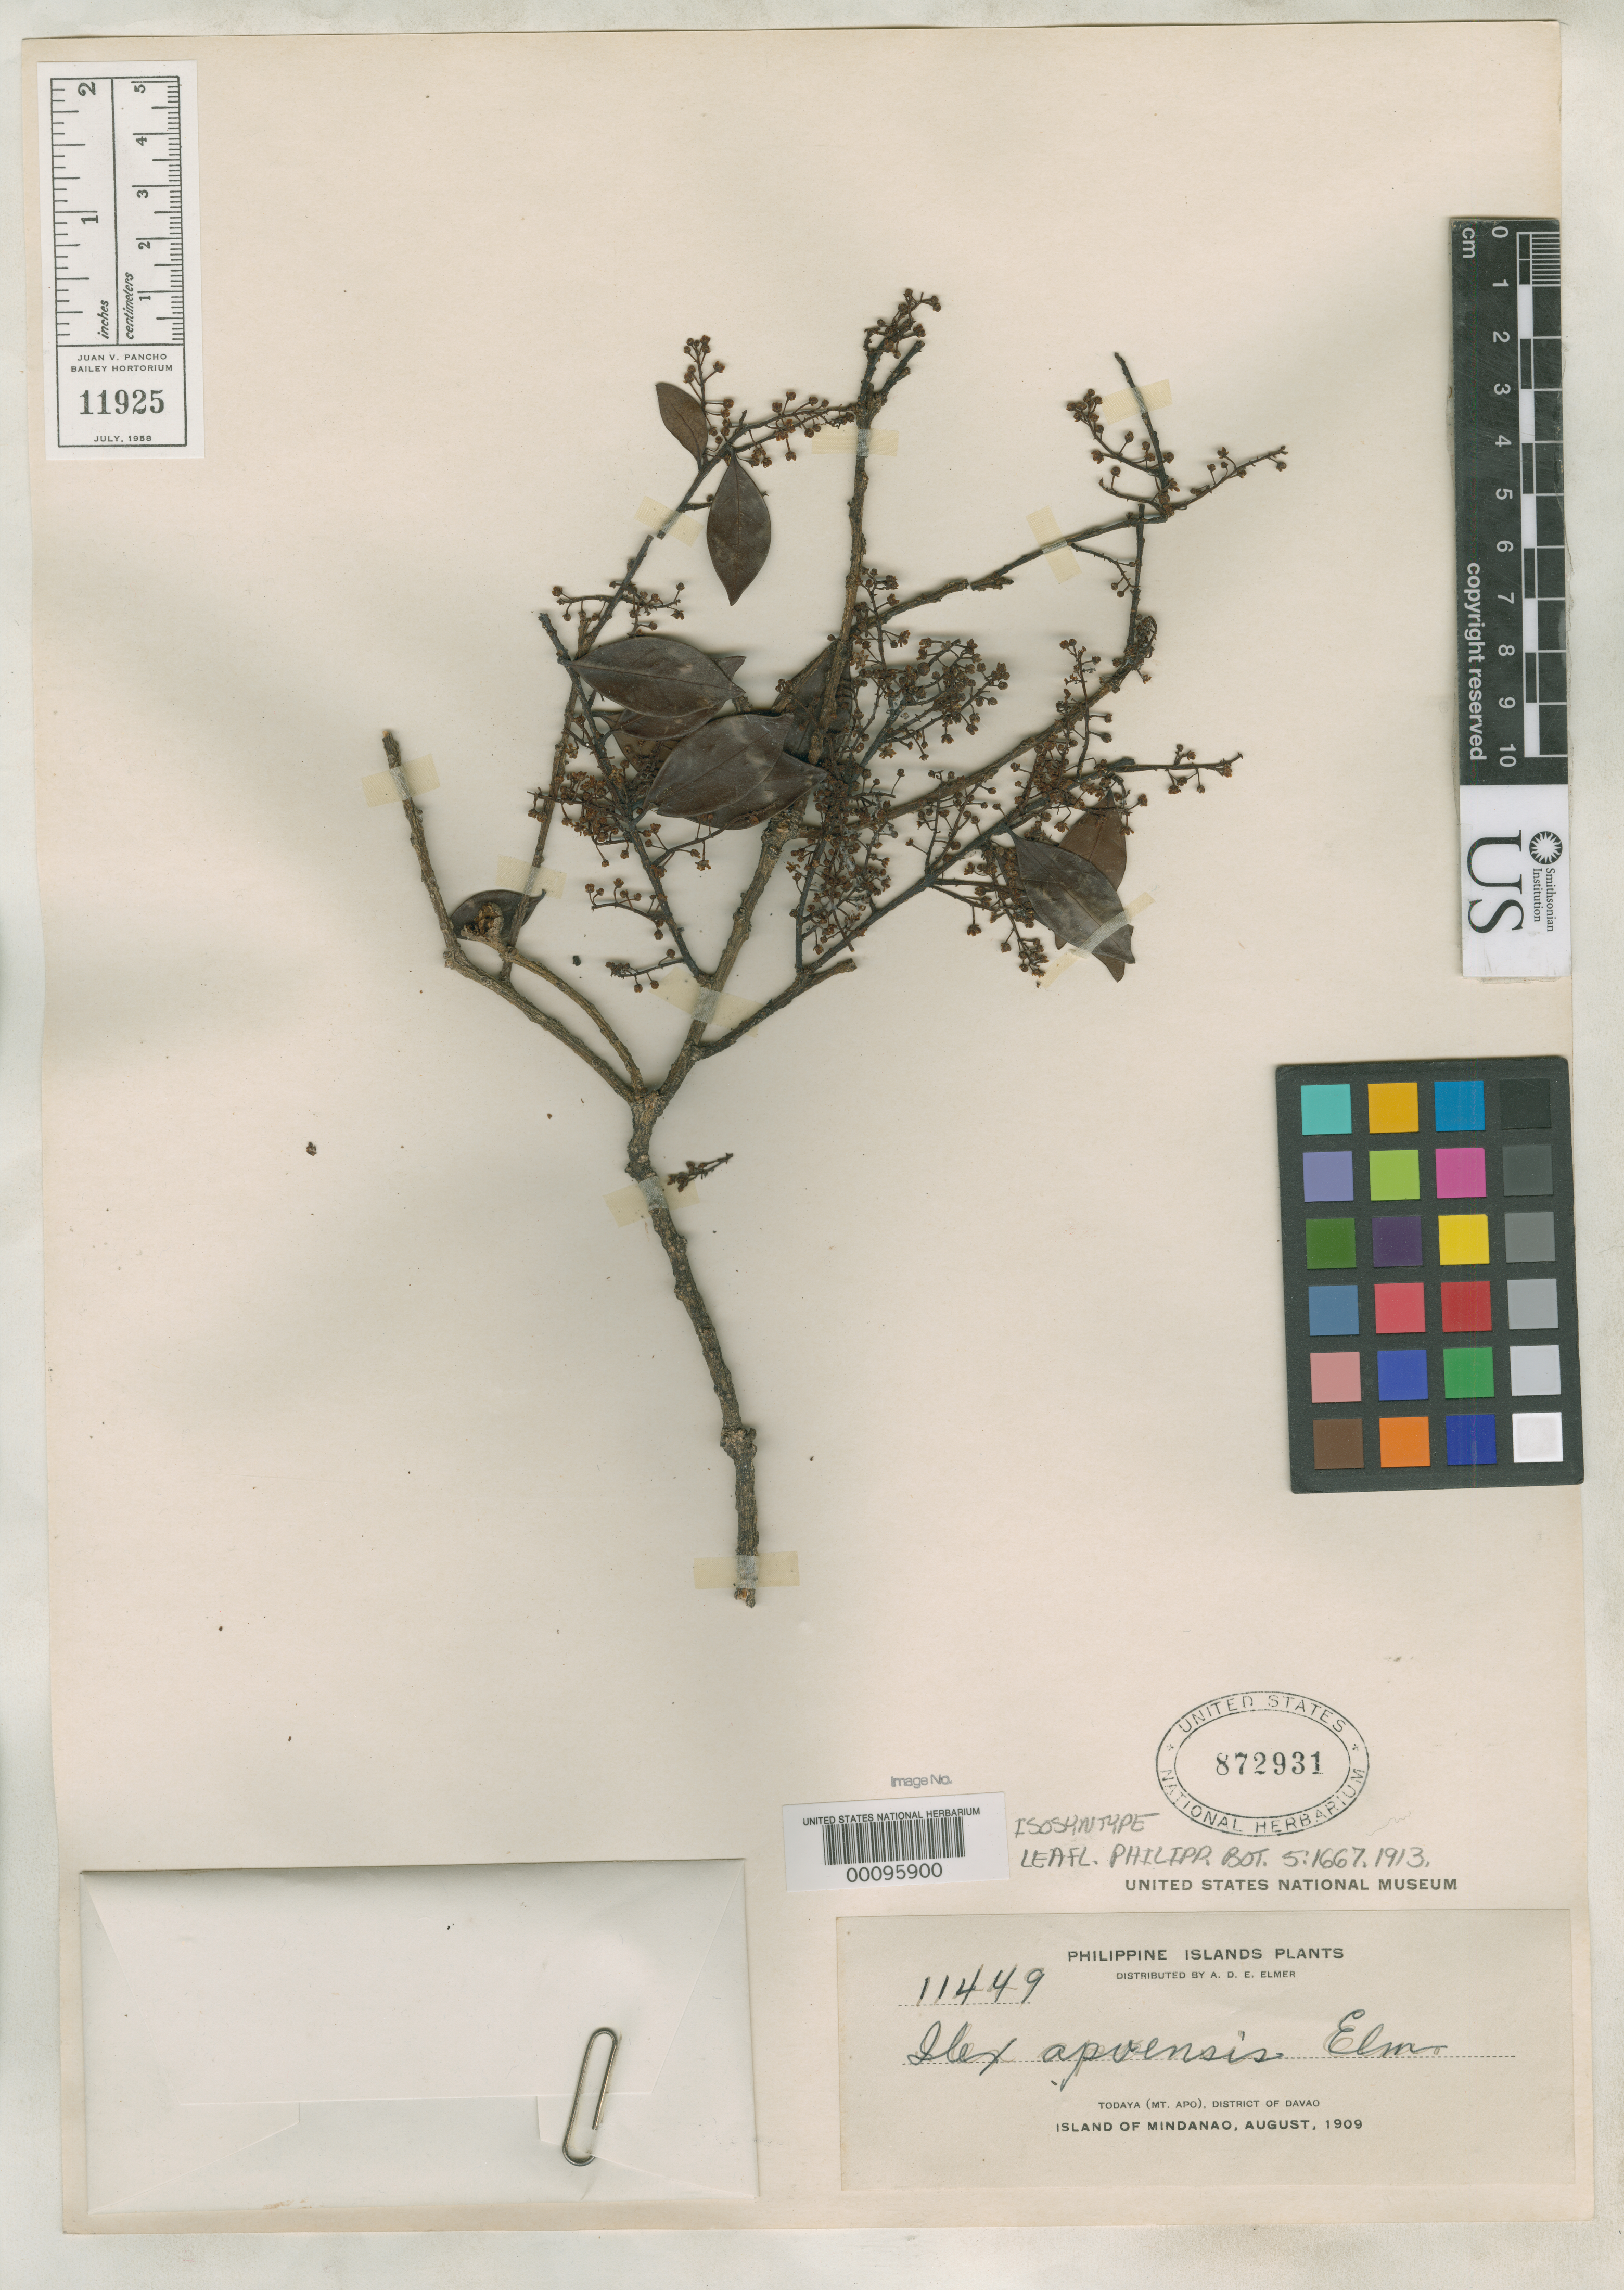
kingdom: Plantae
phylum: Tracheophyta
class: Magnoliopsida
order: Aquifoliales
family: Aquifoliaceae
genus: Ilex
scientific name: Ilex apoensis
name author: Elmer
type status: Isosyntype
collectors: A. D. E. Elmer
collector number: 11449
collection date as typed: Aug 1909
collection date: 1909-08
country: Philippines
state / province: Davao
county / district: Davao del Sur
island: Mindanao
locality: Todaya (Mt. Apo), District of Davao, Island of Mindanao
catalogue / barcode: US 872931